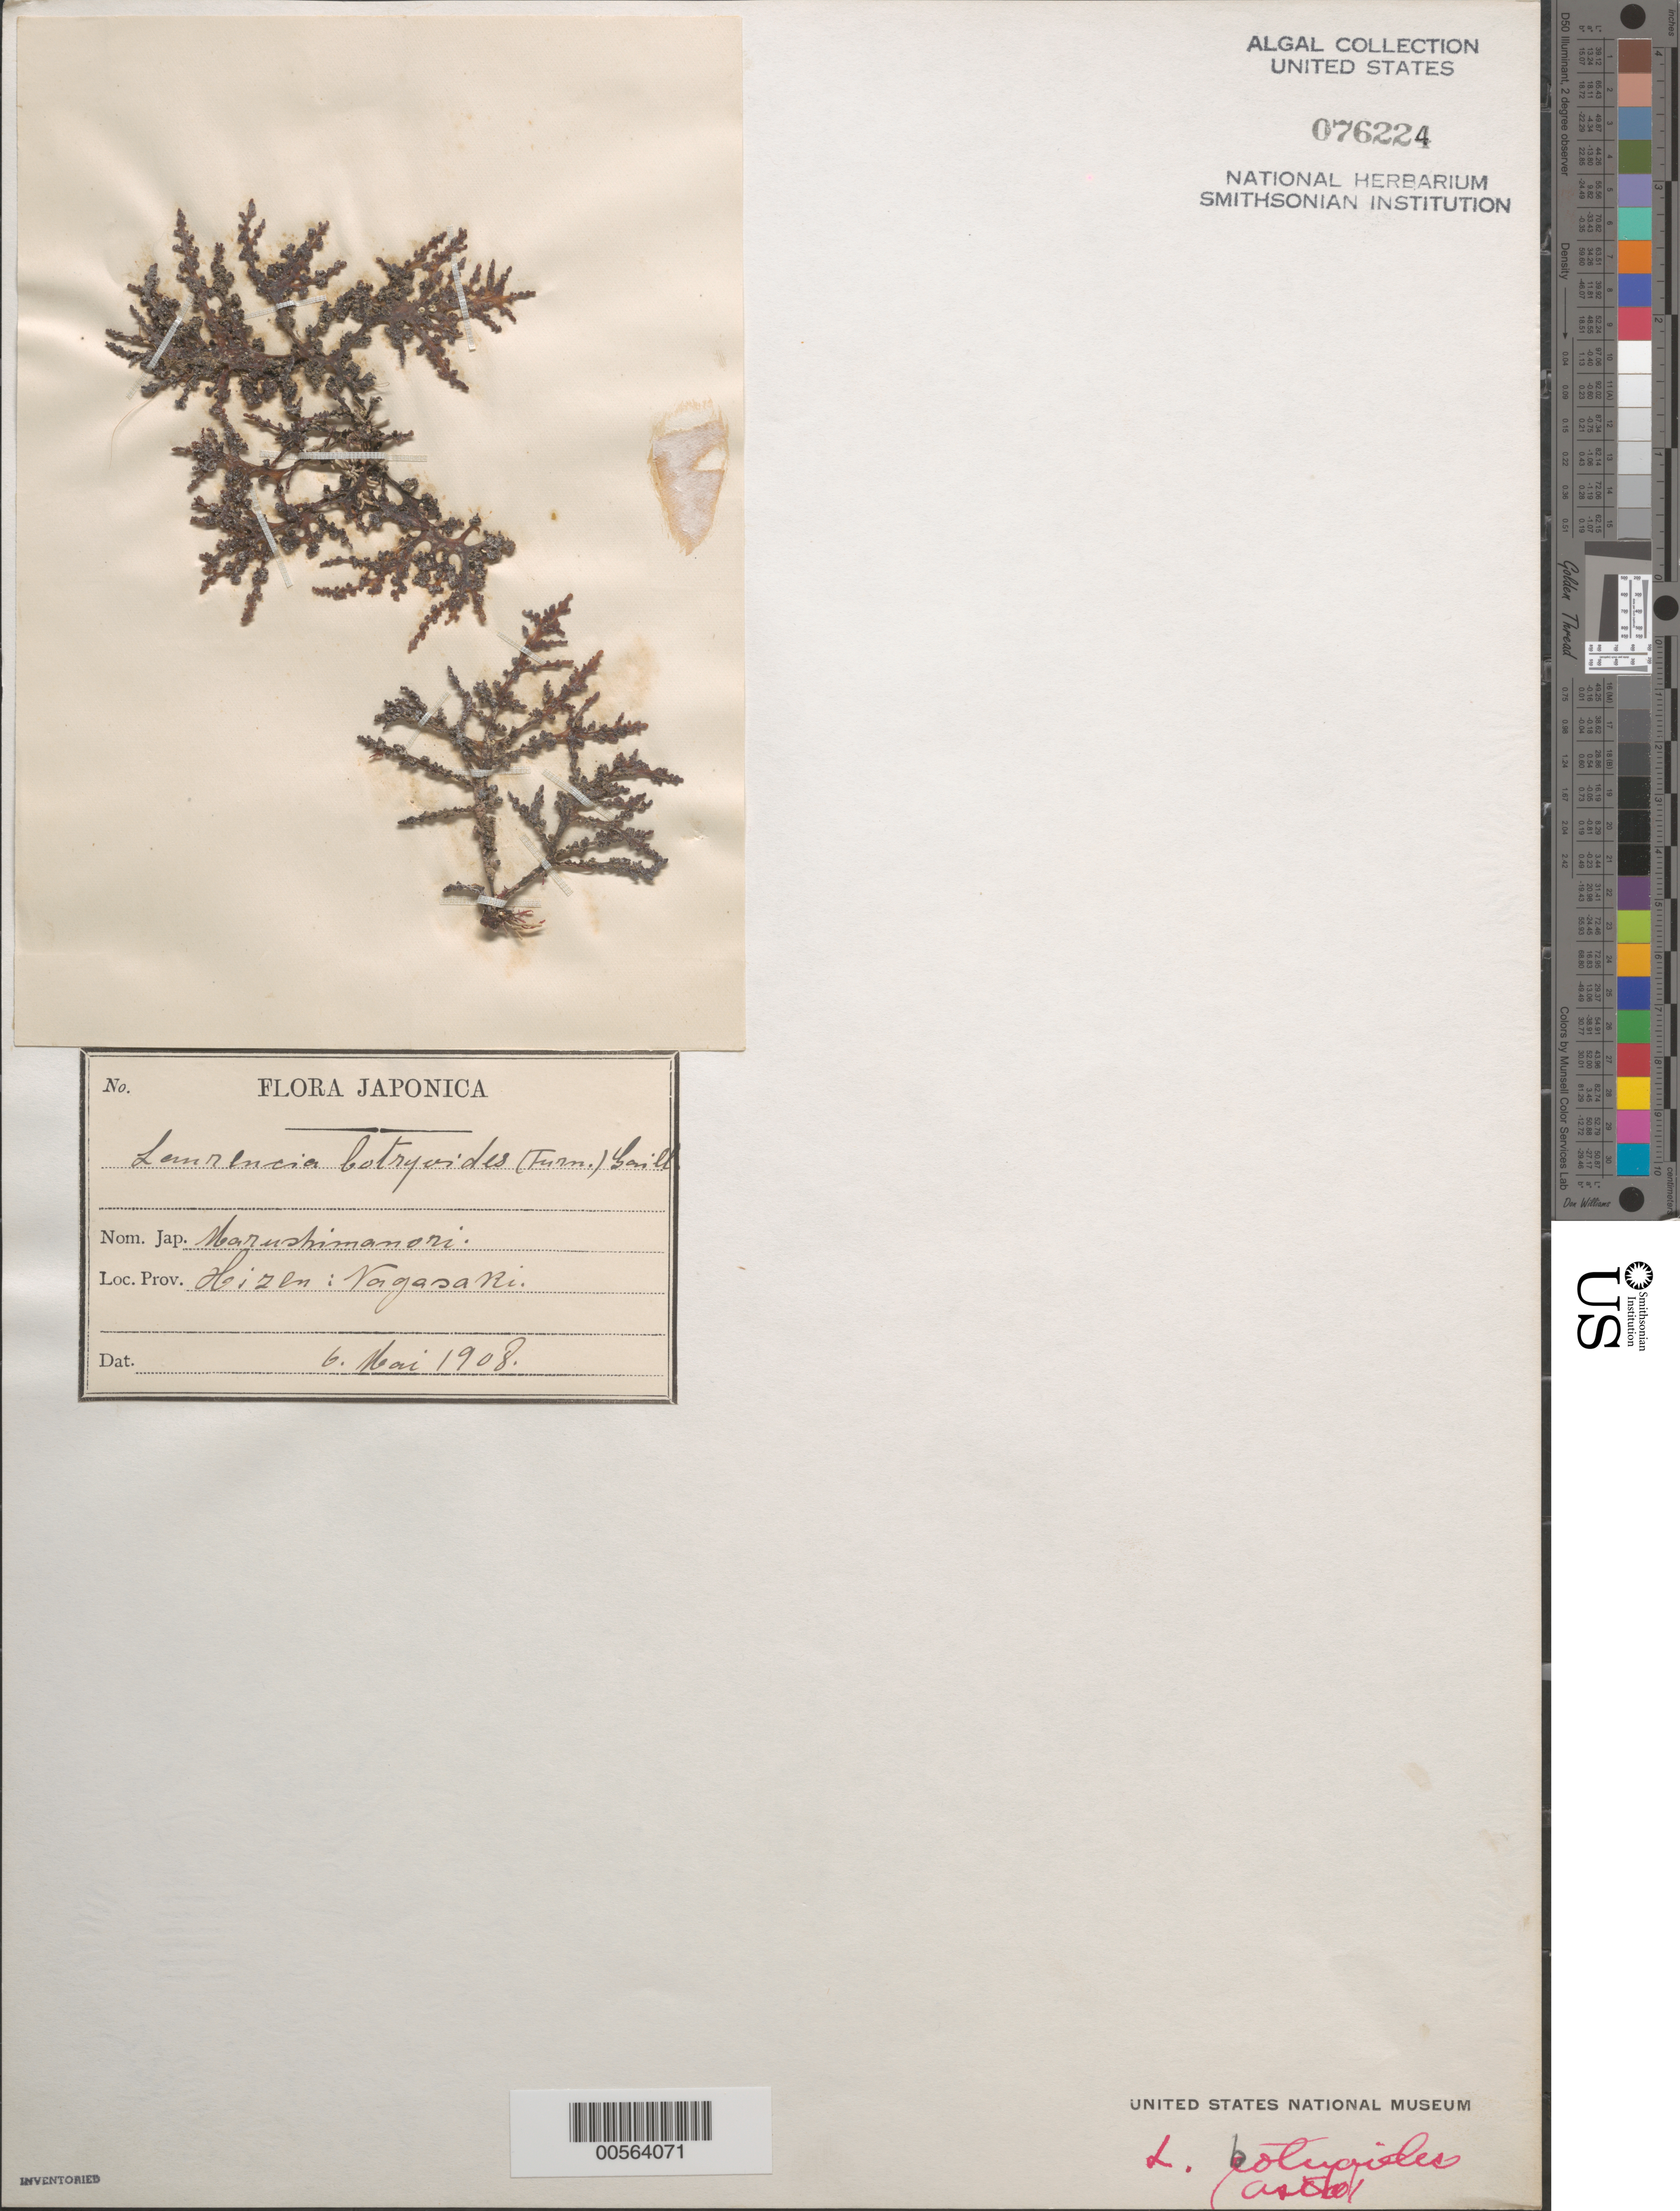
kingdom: Plantae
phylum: Rhodophyta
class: Florideophyceae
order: Ceramiales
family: Rhodomelaceae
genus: Laurencia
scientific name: Laurencia botryoides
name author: (C. Agardh) Gaillon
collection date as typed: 06 May 1908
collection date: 1908-05-06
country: Japan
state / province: Nagasaki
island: Kyushu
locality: Nagasaki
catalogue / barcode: US 76224